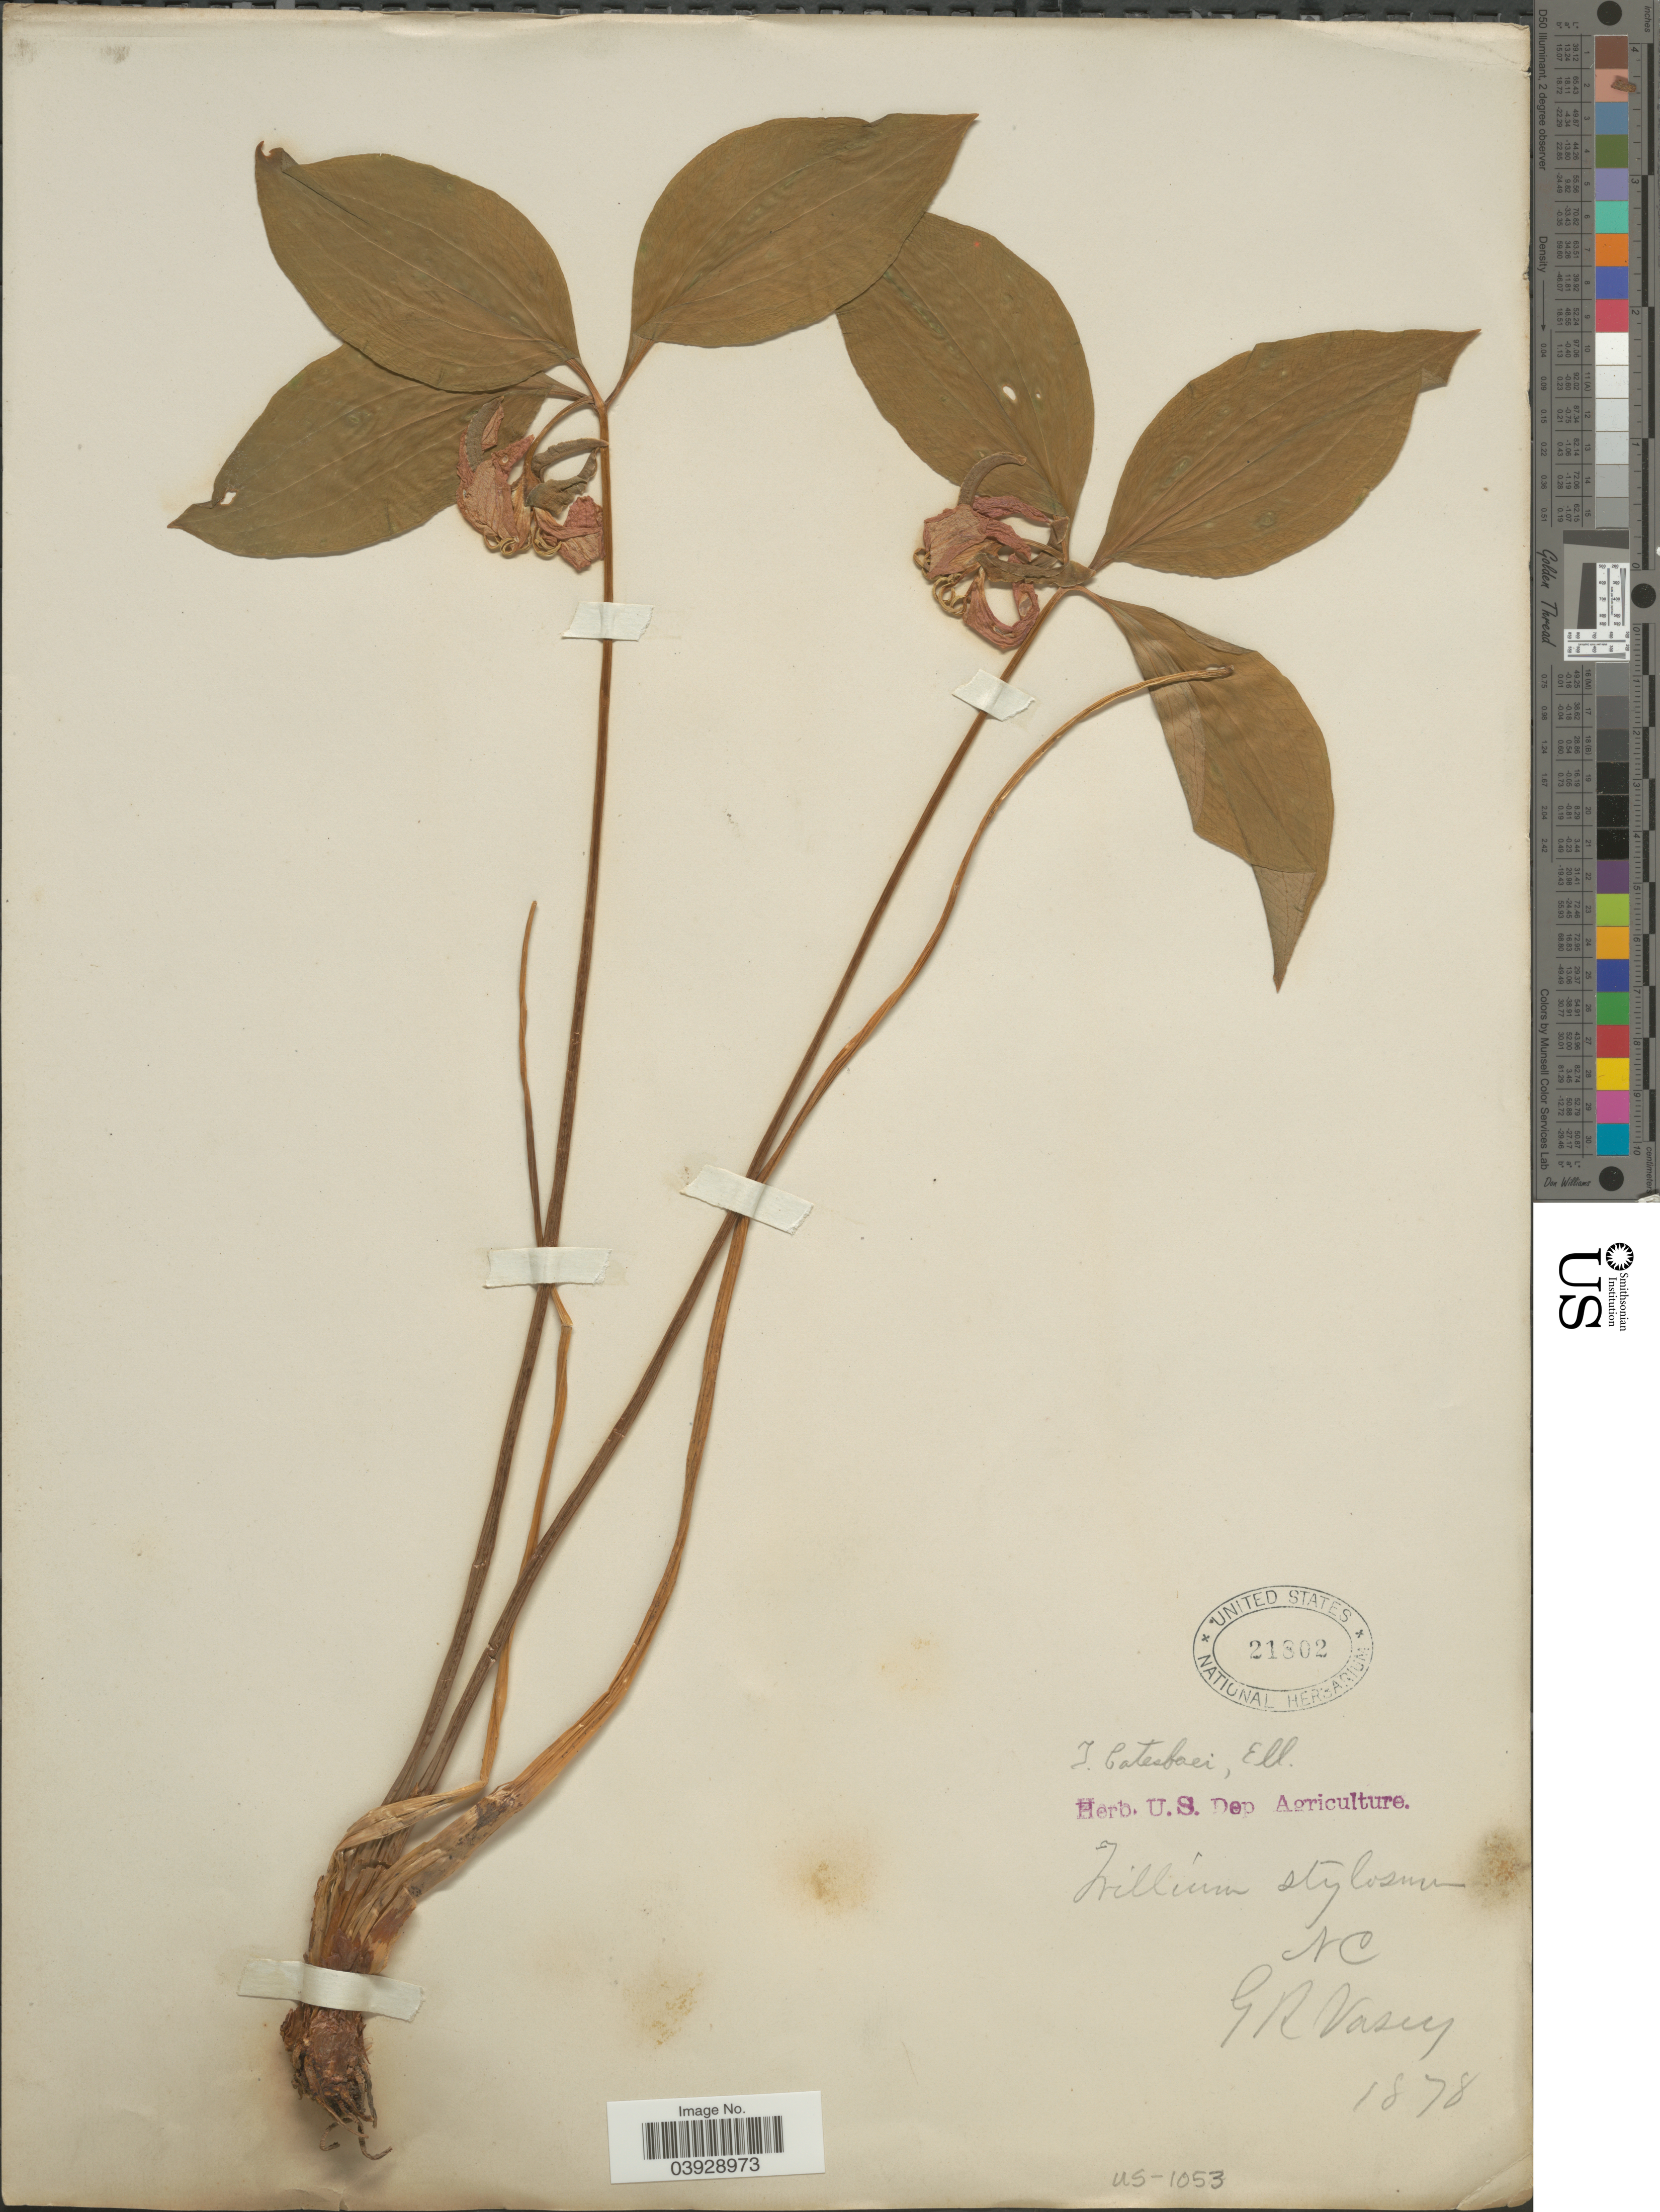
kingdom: Plantae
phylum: Tracheophyta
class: Liliopsida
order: Liliales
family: Melanthiaceae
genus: Trillium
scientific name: Trillium catesbaei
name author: Elliott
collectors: G. R. Vasey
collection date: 1878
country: United States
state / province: North Carolina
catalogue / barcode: US 21802